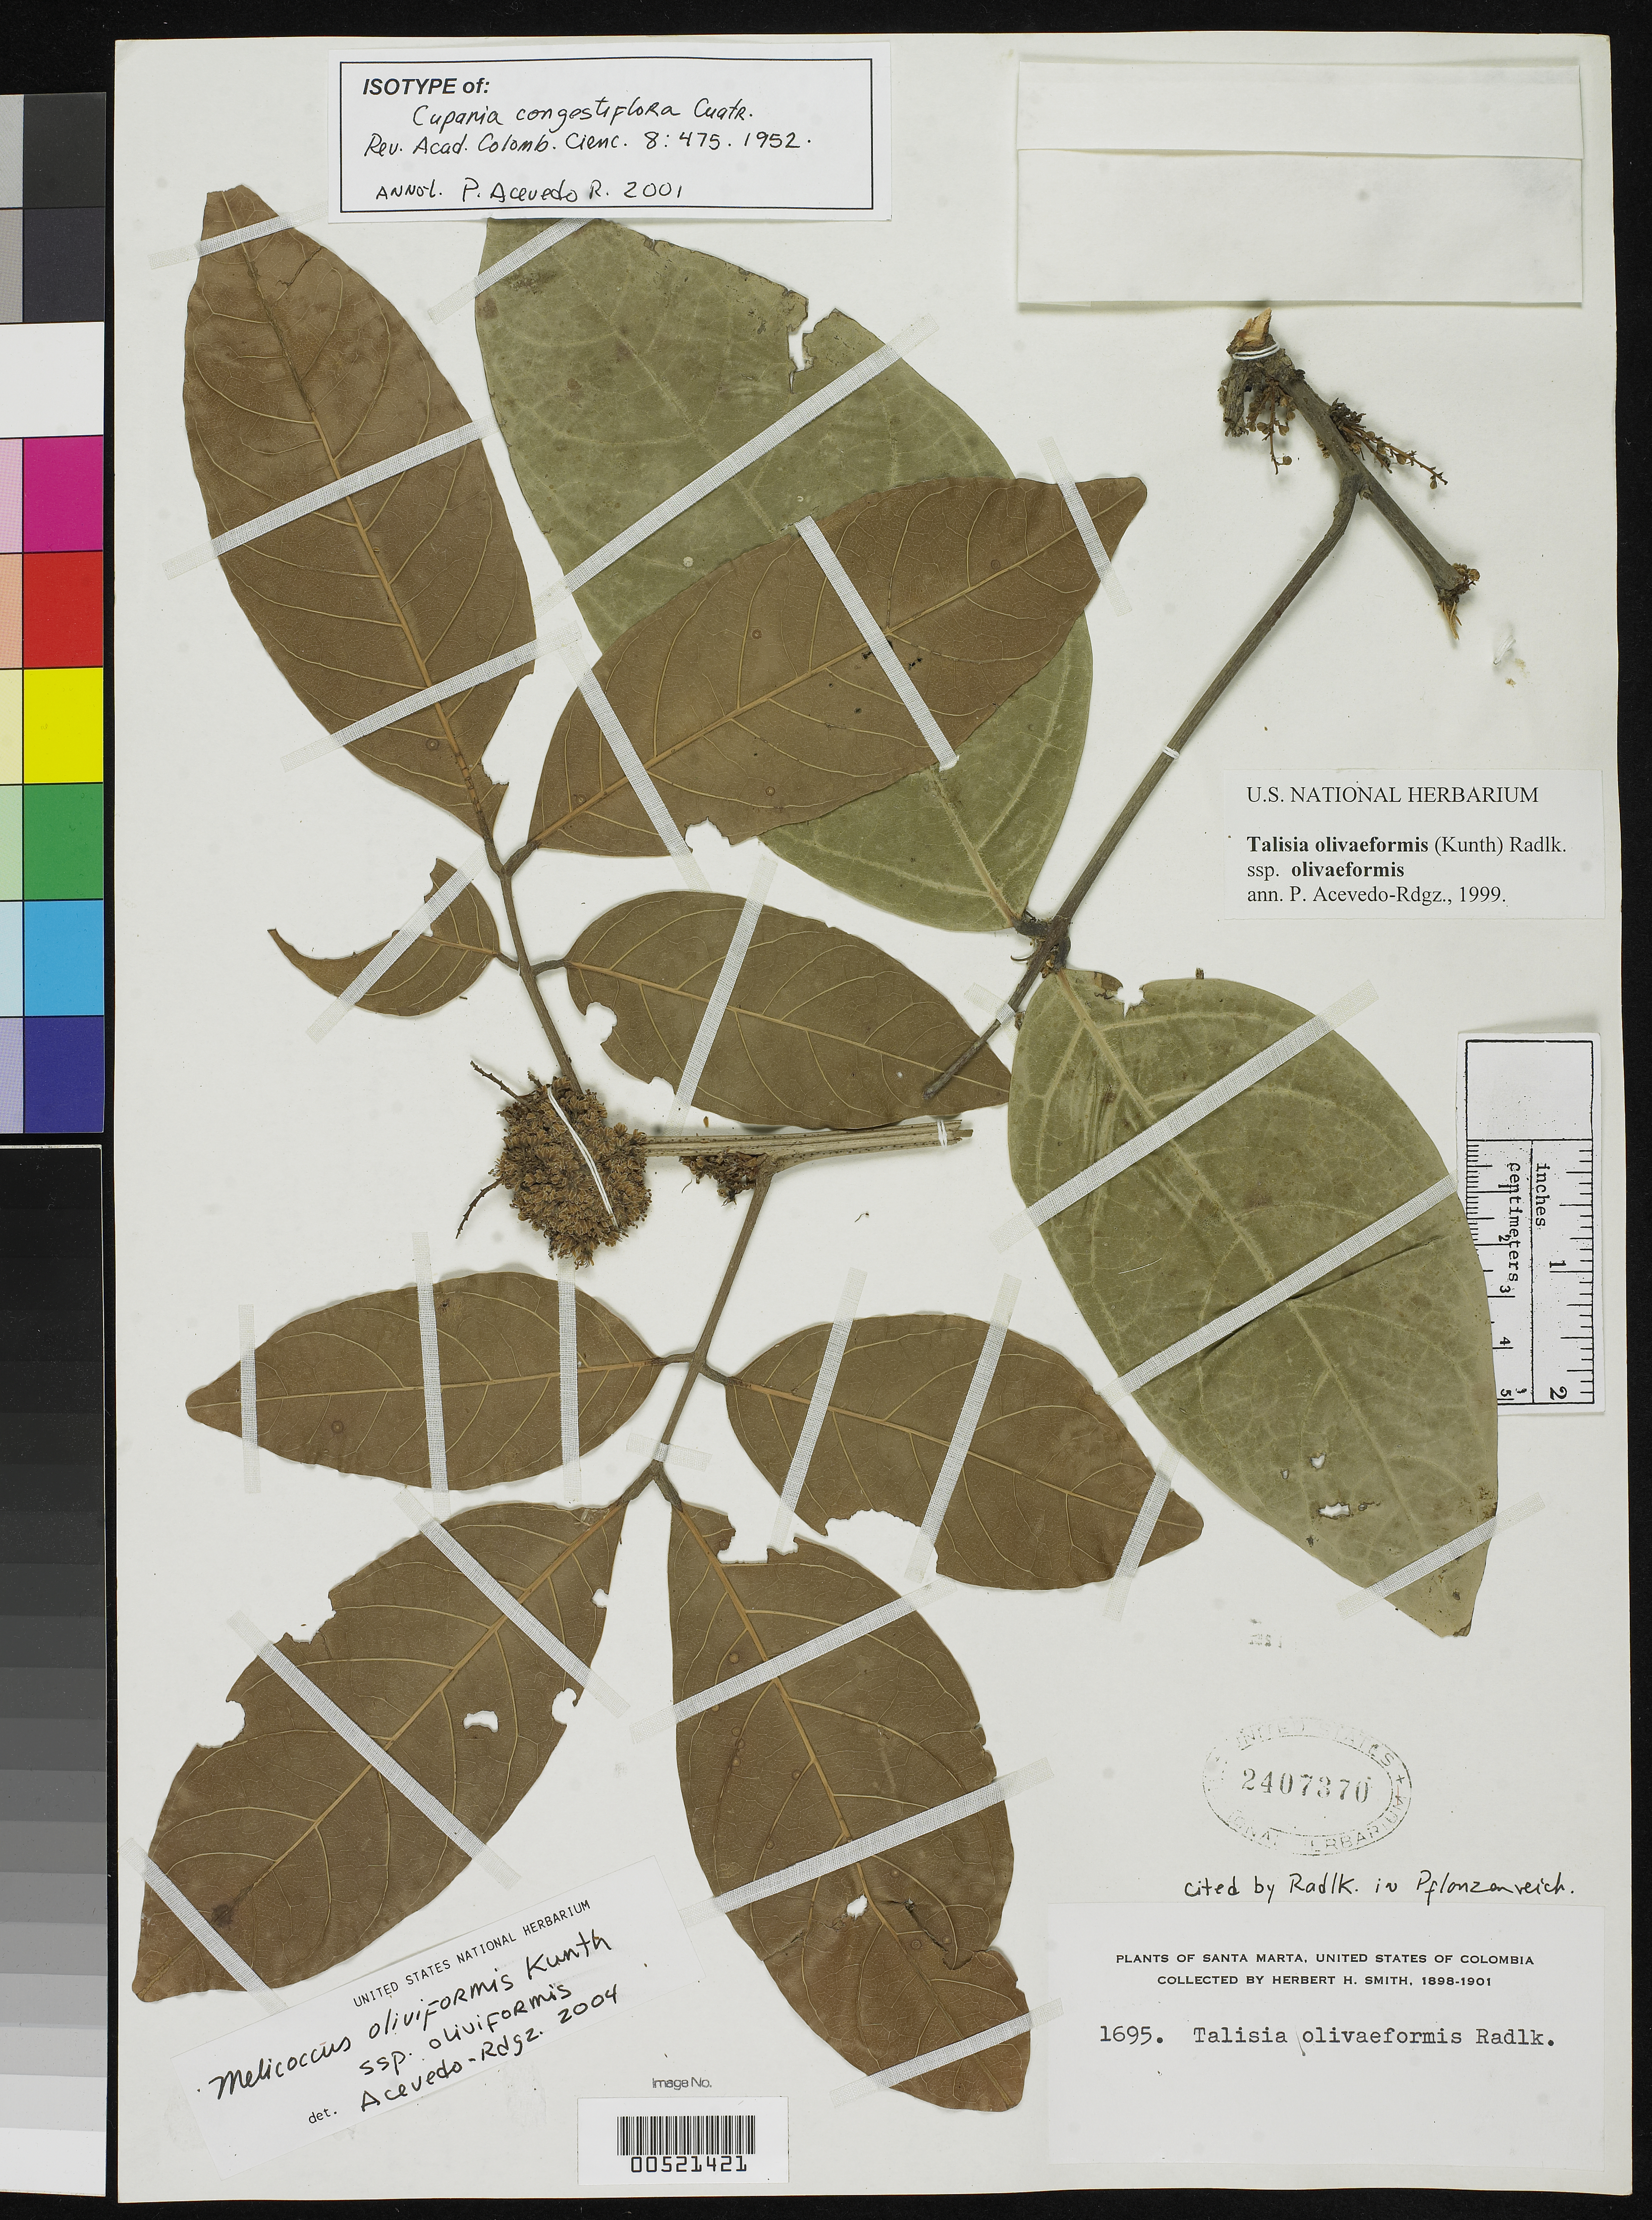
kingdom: Plantae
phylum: Tracheophyta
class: Magnoliopsida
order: Sapindales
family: Sapindaceae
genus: Cupania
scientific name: Cupania congestiflora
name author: Cuatrec.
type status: Isotype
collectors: Herbert H. Smith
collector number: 1695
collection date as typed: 1898 to -- --- 1899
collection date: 1898/1899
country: Colombia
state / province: Magdalena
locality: Santa Marta.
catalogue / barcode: US 2407370